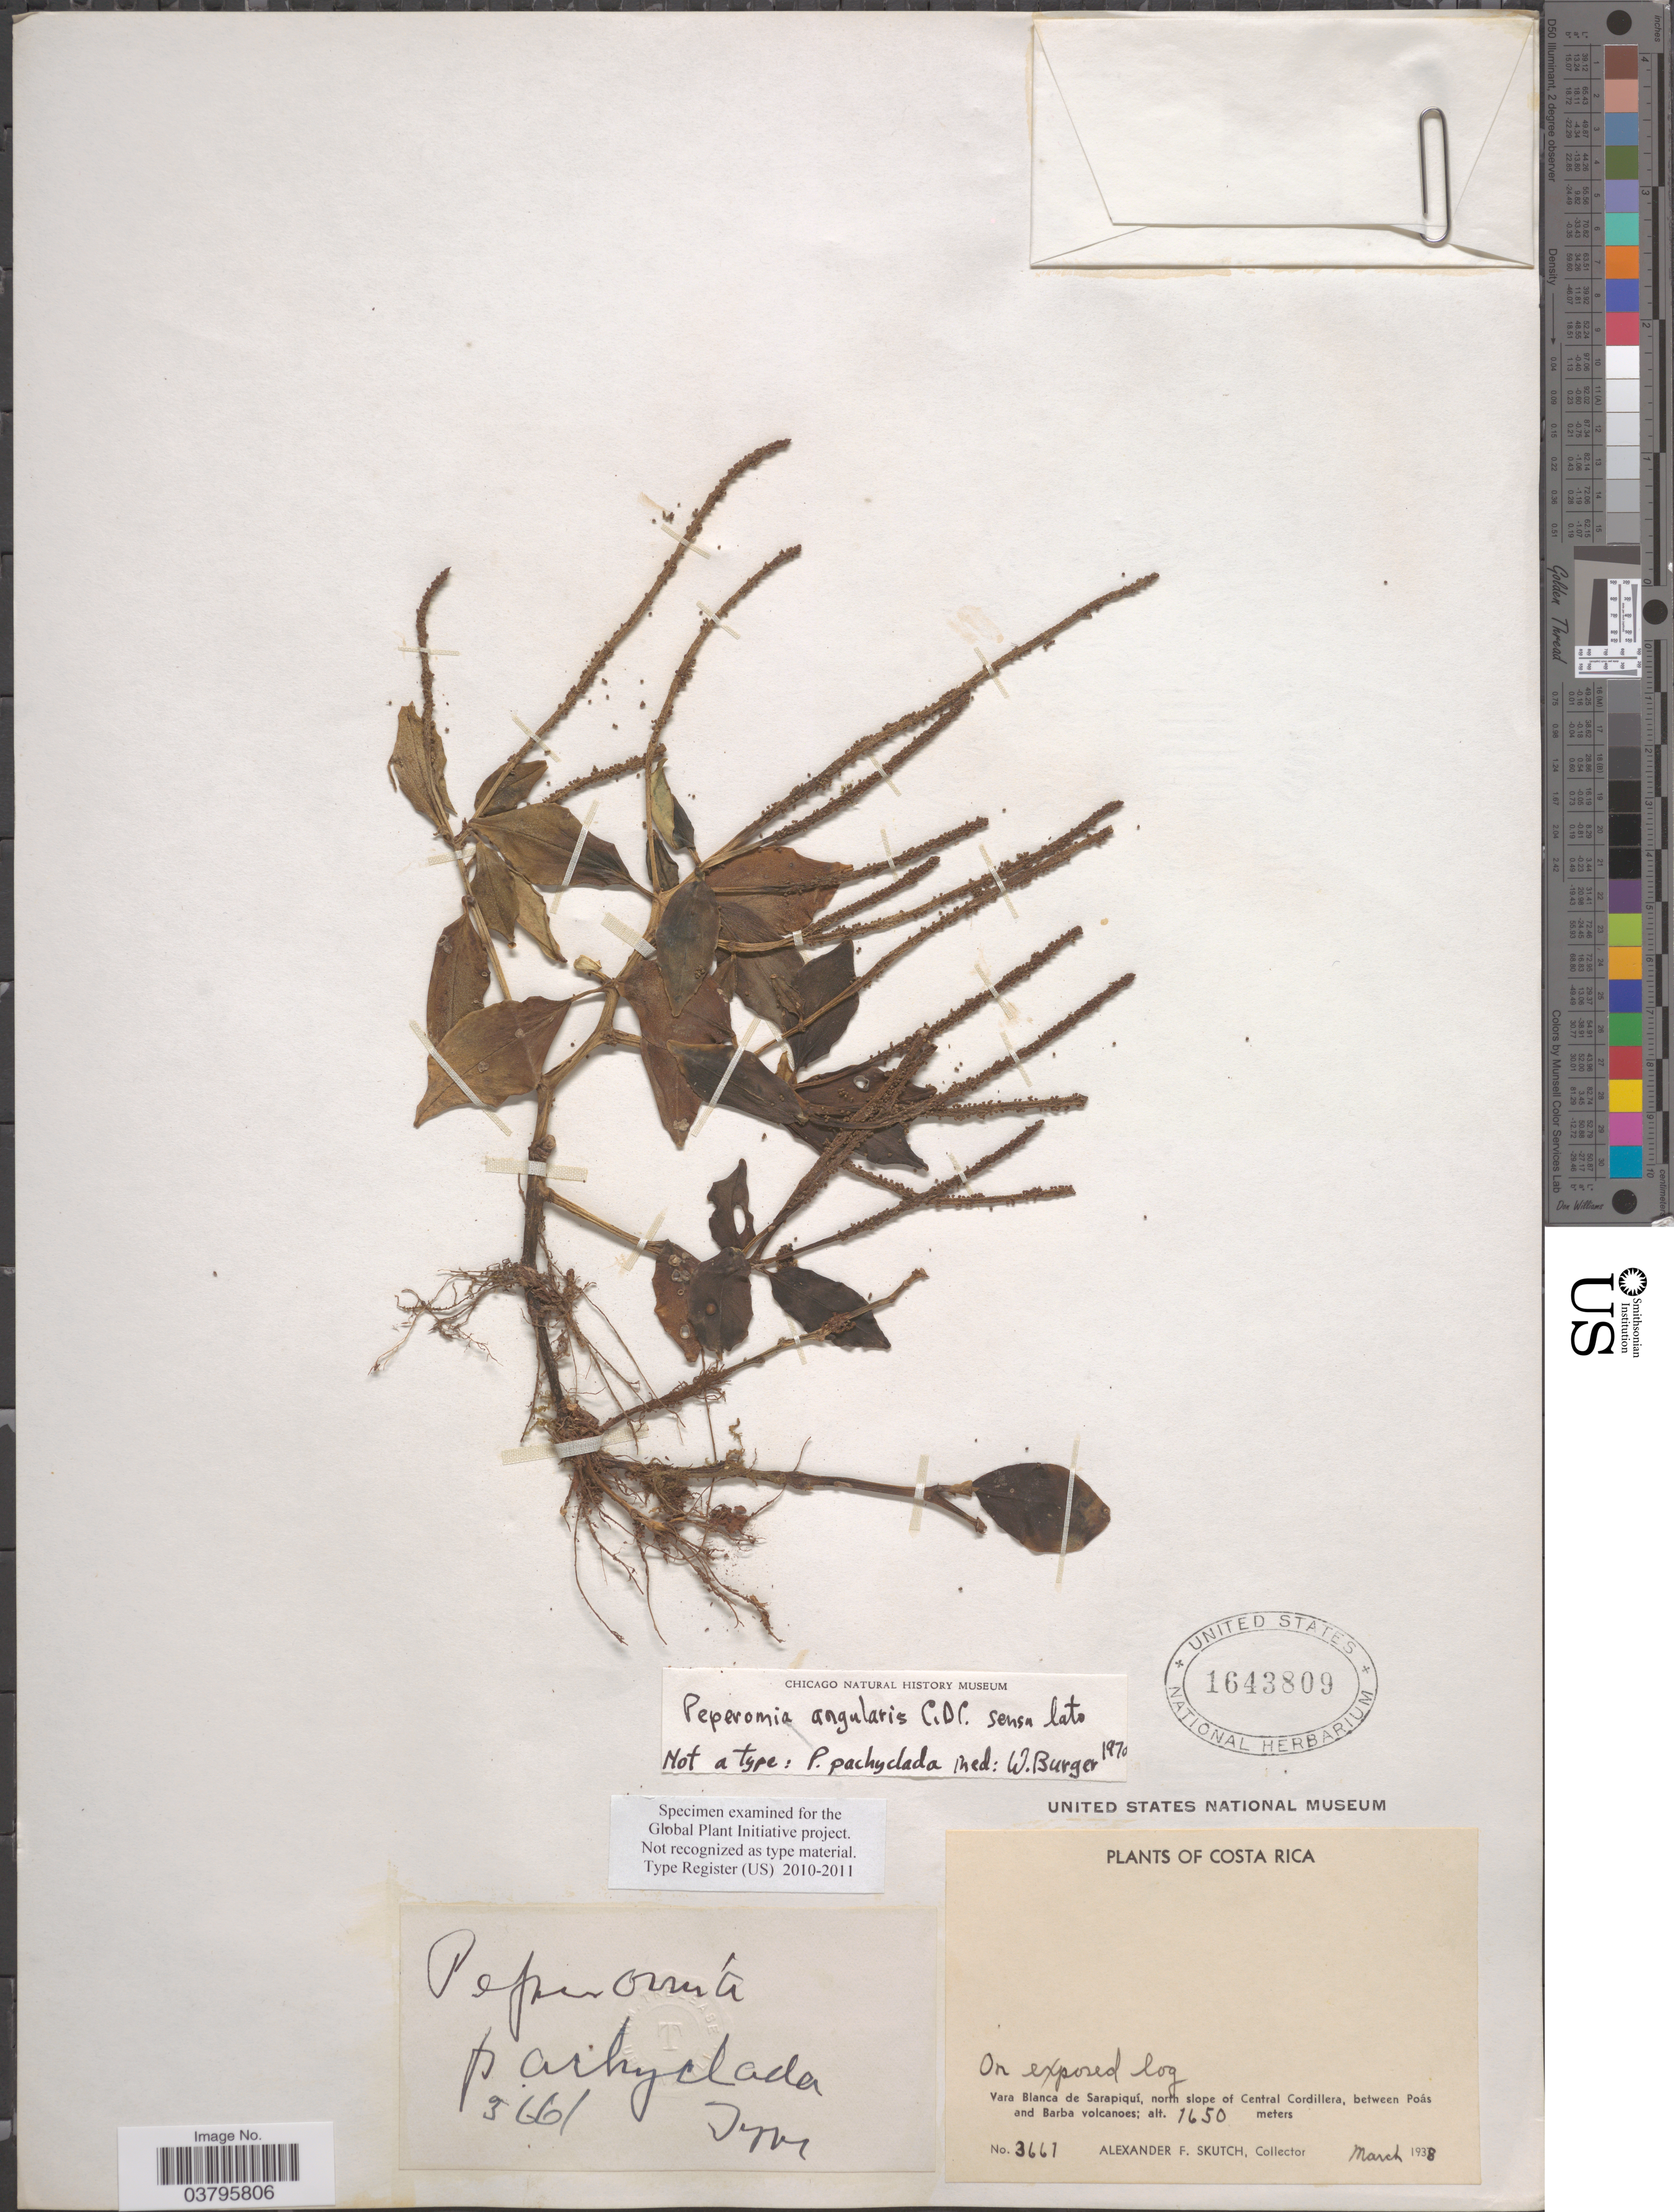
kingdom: Plantae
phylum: Tracheophyta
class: Magnoliopsida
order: Piperales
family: Piperaceae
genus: Peperomia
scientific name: Peperomia san-joseana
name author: C. DC.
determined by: Jiménez, José Estaban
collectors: A. F. Skutch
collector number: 3661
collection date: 1938-03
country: Costa Rica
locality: Vara Blanca de Sarapiquí, north slope of Central Cordillera, between Poás and Barba volcanoes.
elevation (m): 1650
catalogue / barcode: US 1643809